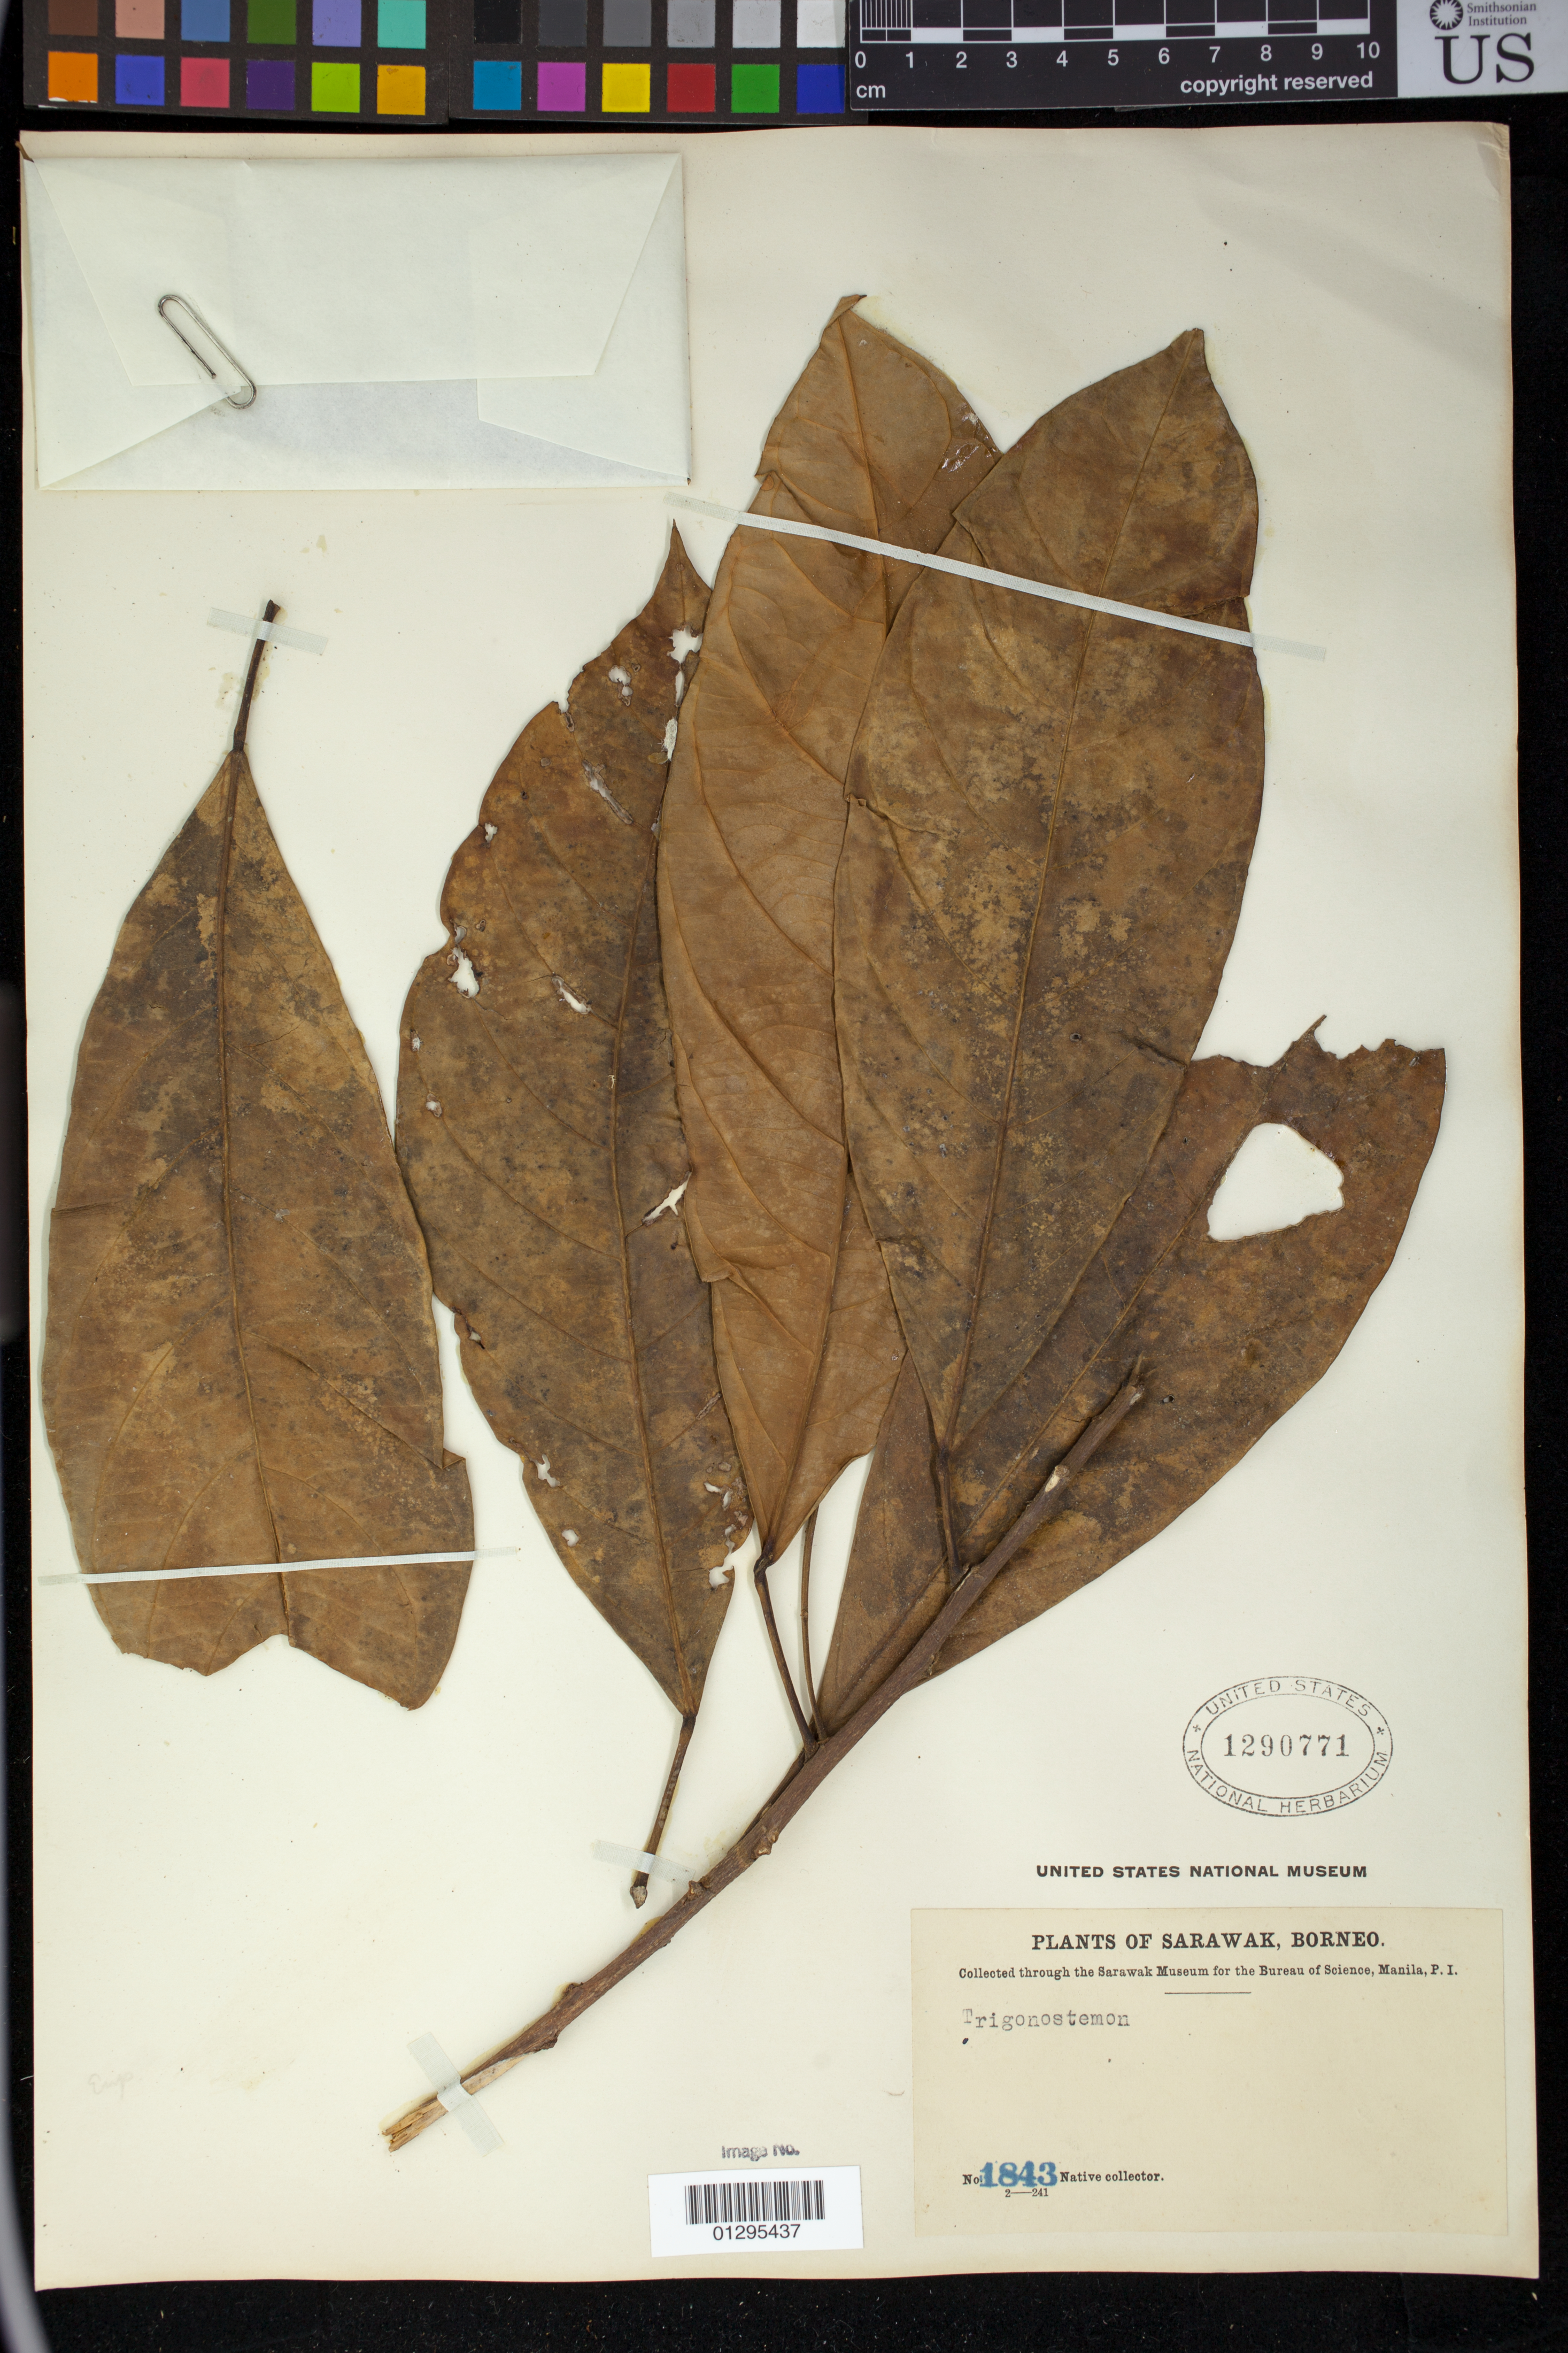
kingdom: Plantae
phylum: Tracheophyta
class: Magnoliopsida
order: Malpighiales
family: Euphorbiaceae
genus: Trigonostemon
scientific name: Trigonostemon sp.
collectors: Native collector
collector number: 1843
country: Malaysia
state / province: Sarawak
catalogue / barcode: US 1290771